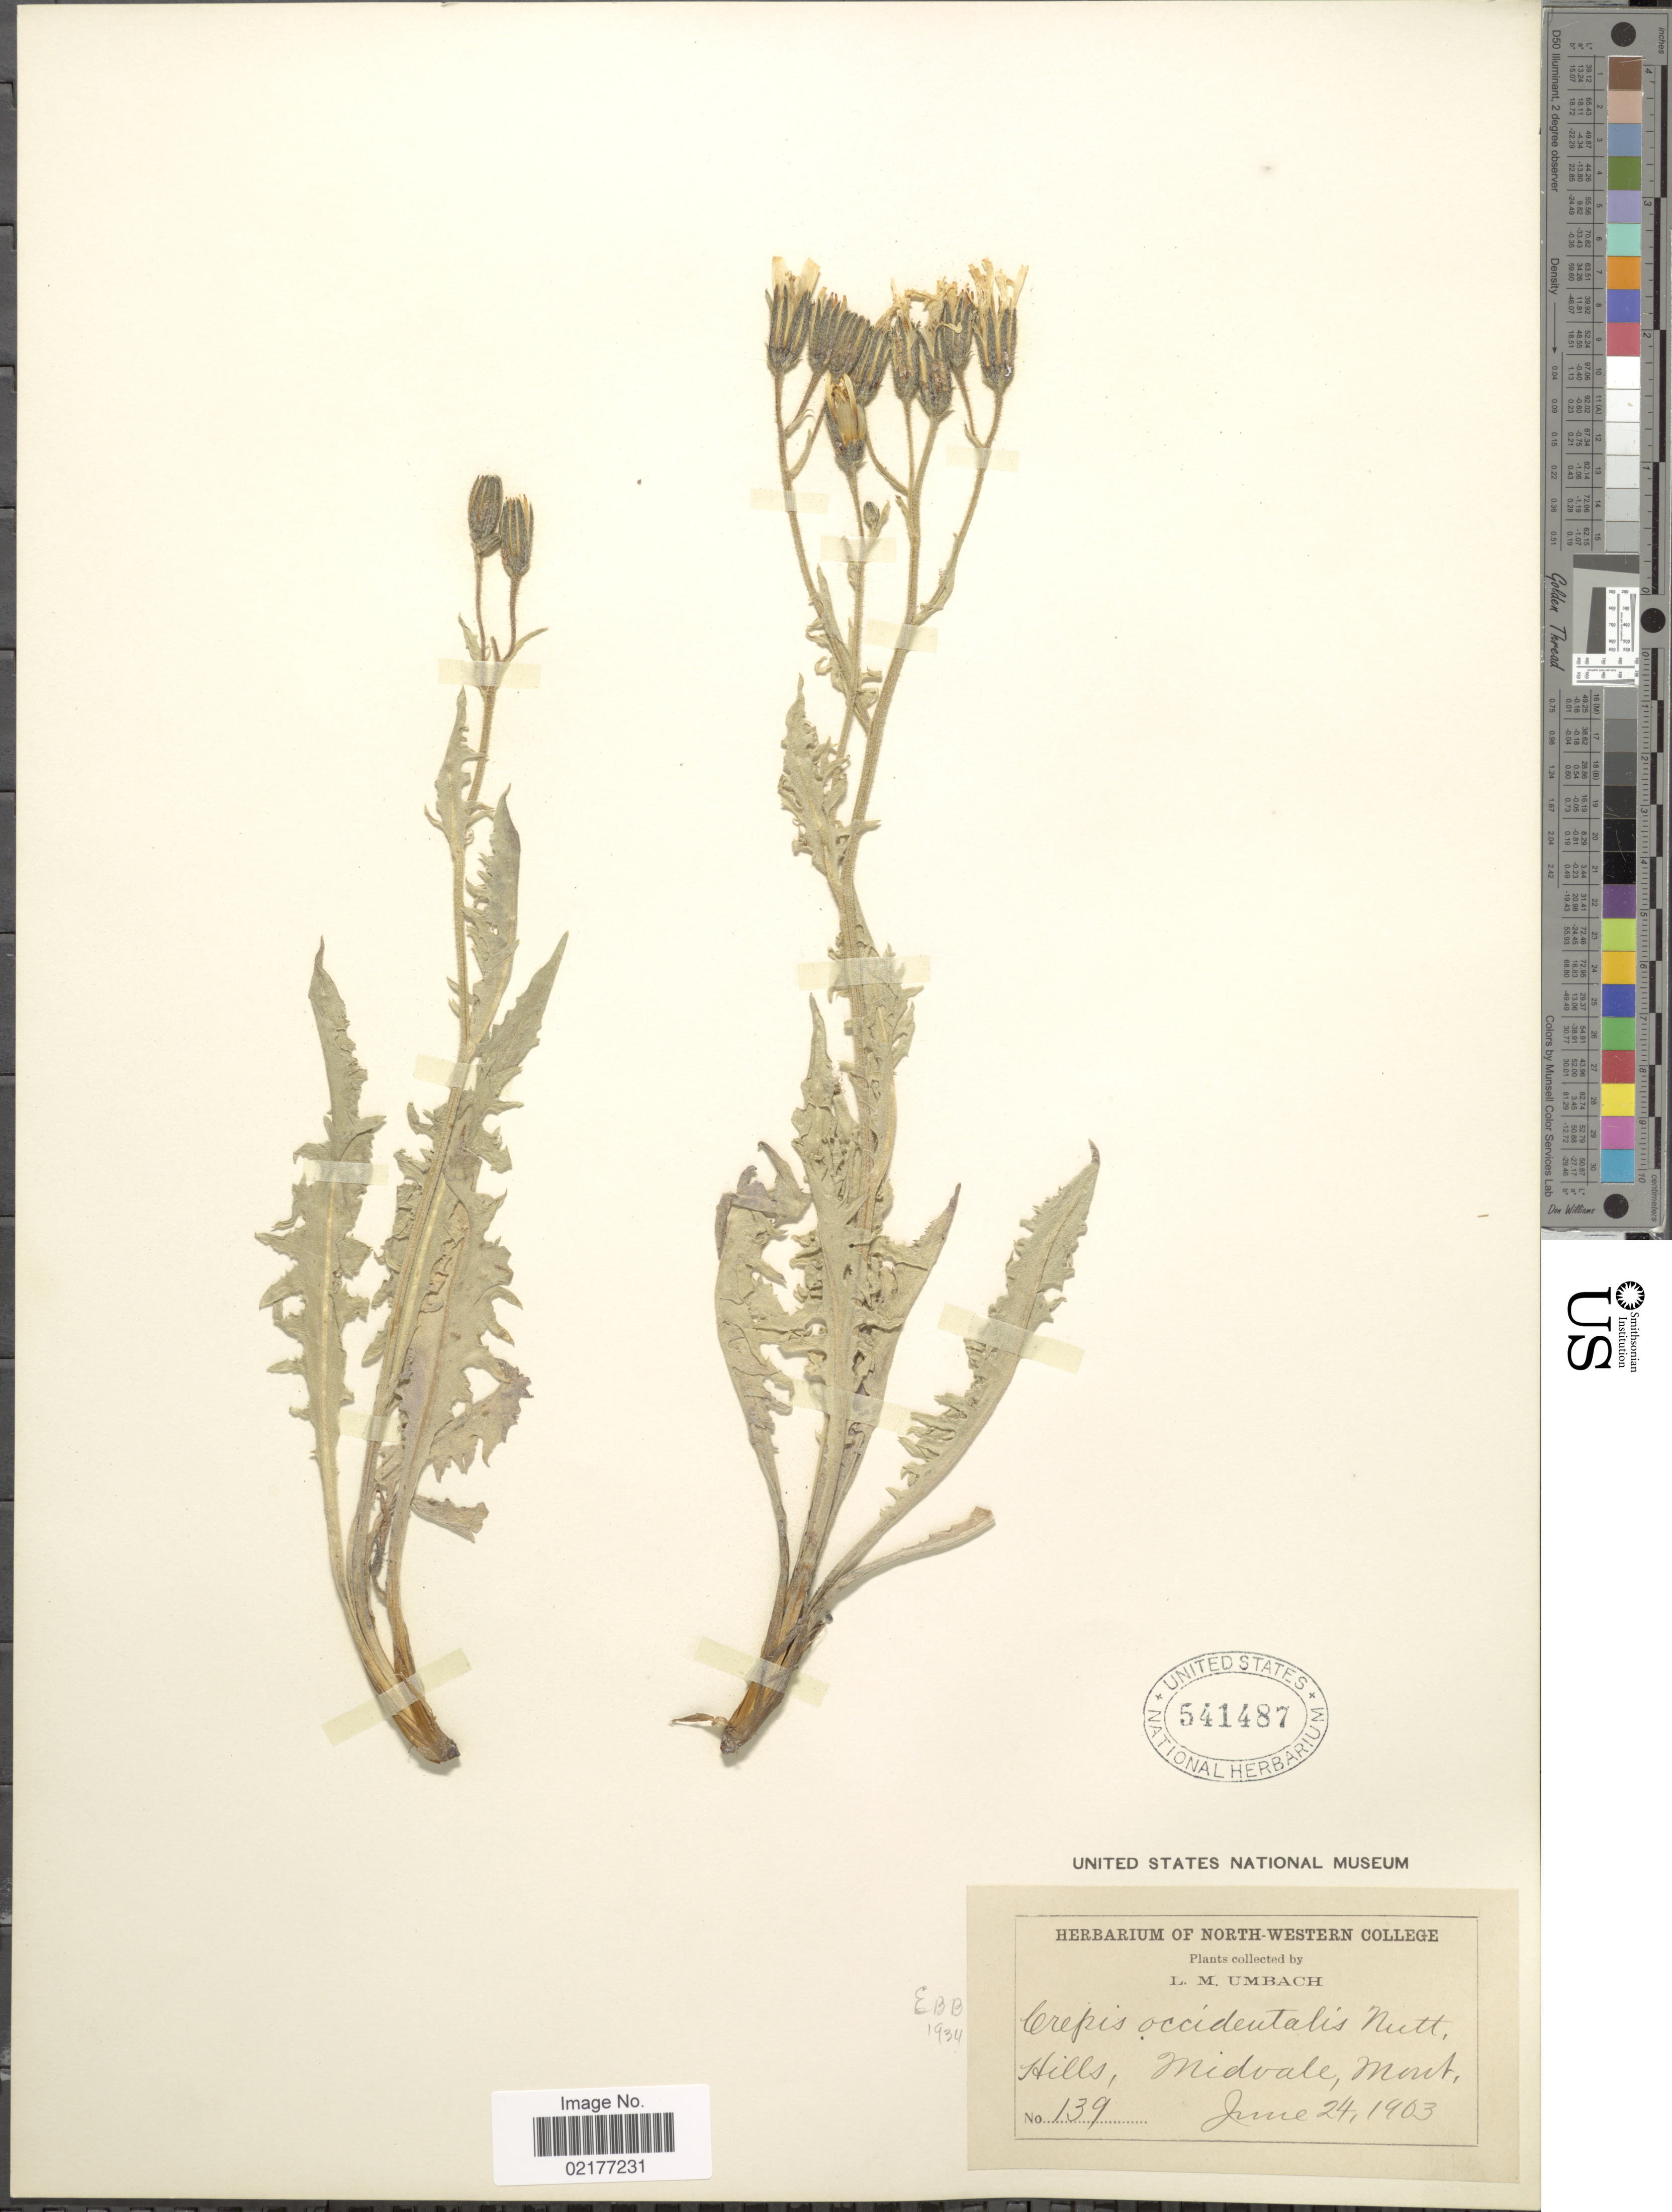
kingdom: Plantae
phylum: Tracheophyta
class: Magnoliopsida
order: Asterales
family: Asteraceae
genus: Crepis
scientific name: Crepis occidentalis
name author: Nutt.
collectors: L. M. Umbach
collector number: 139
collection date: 1903-06-24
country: United States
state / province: Montana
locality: North-Western, Hills, Midvale, Mont.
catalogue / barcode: US 541487